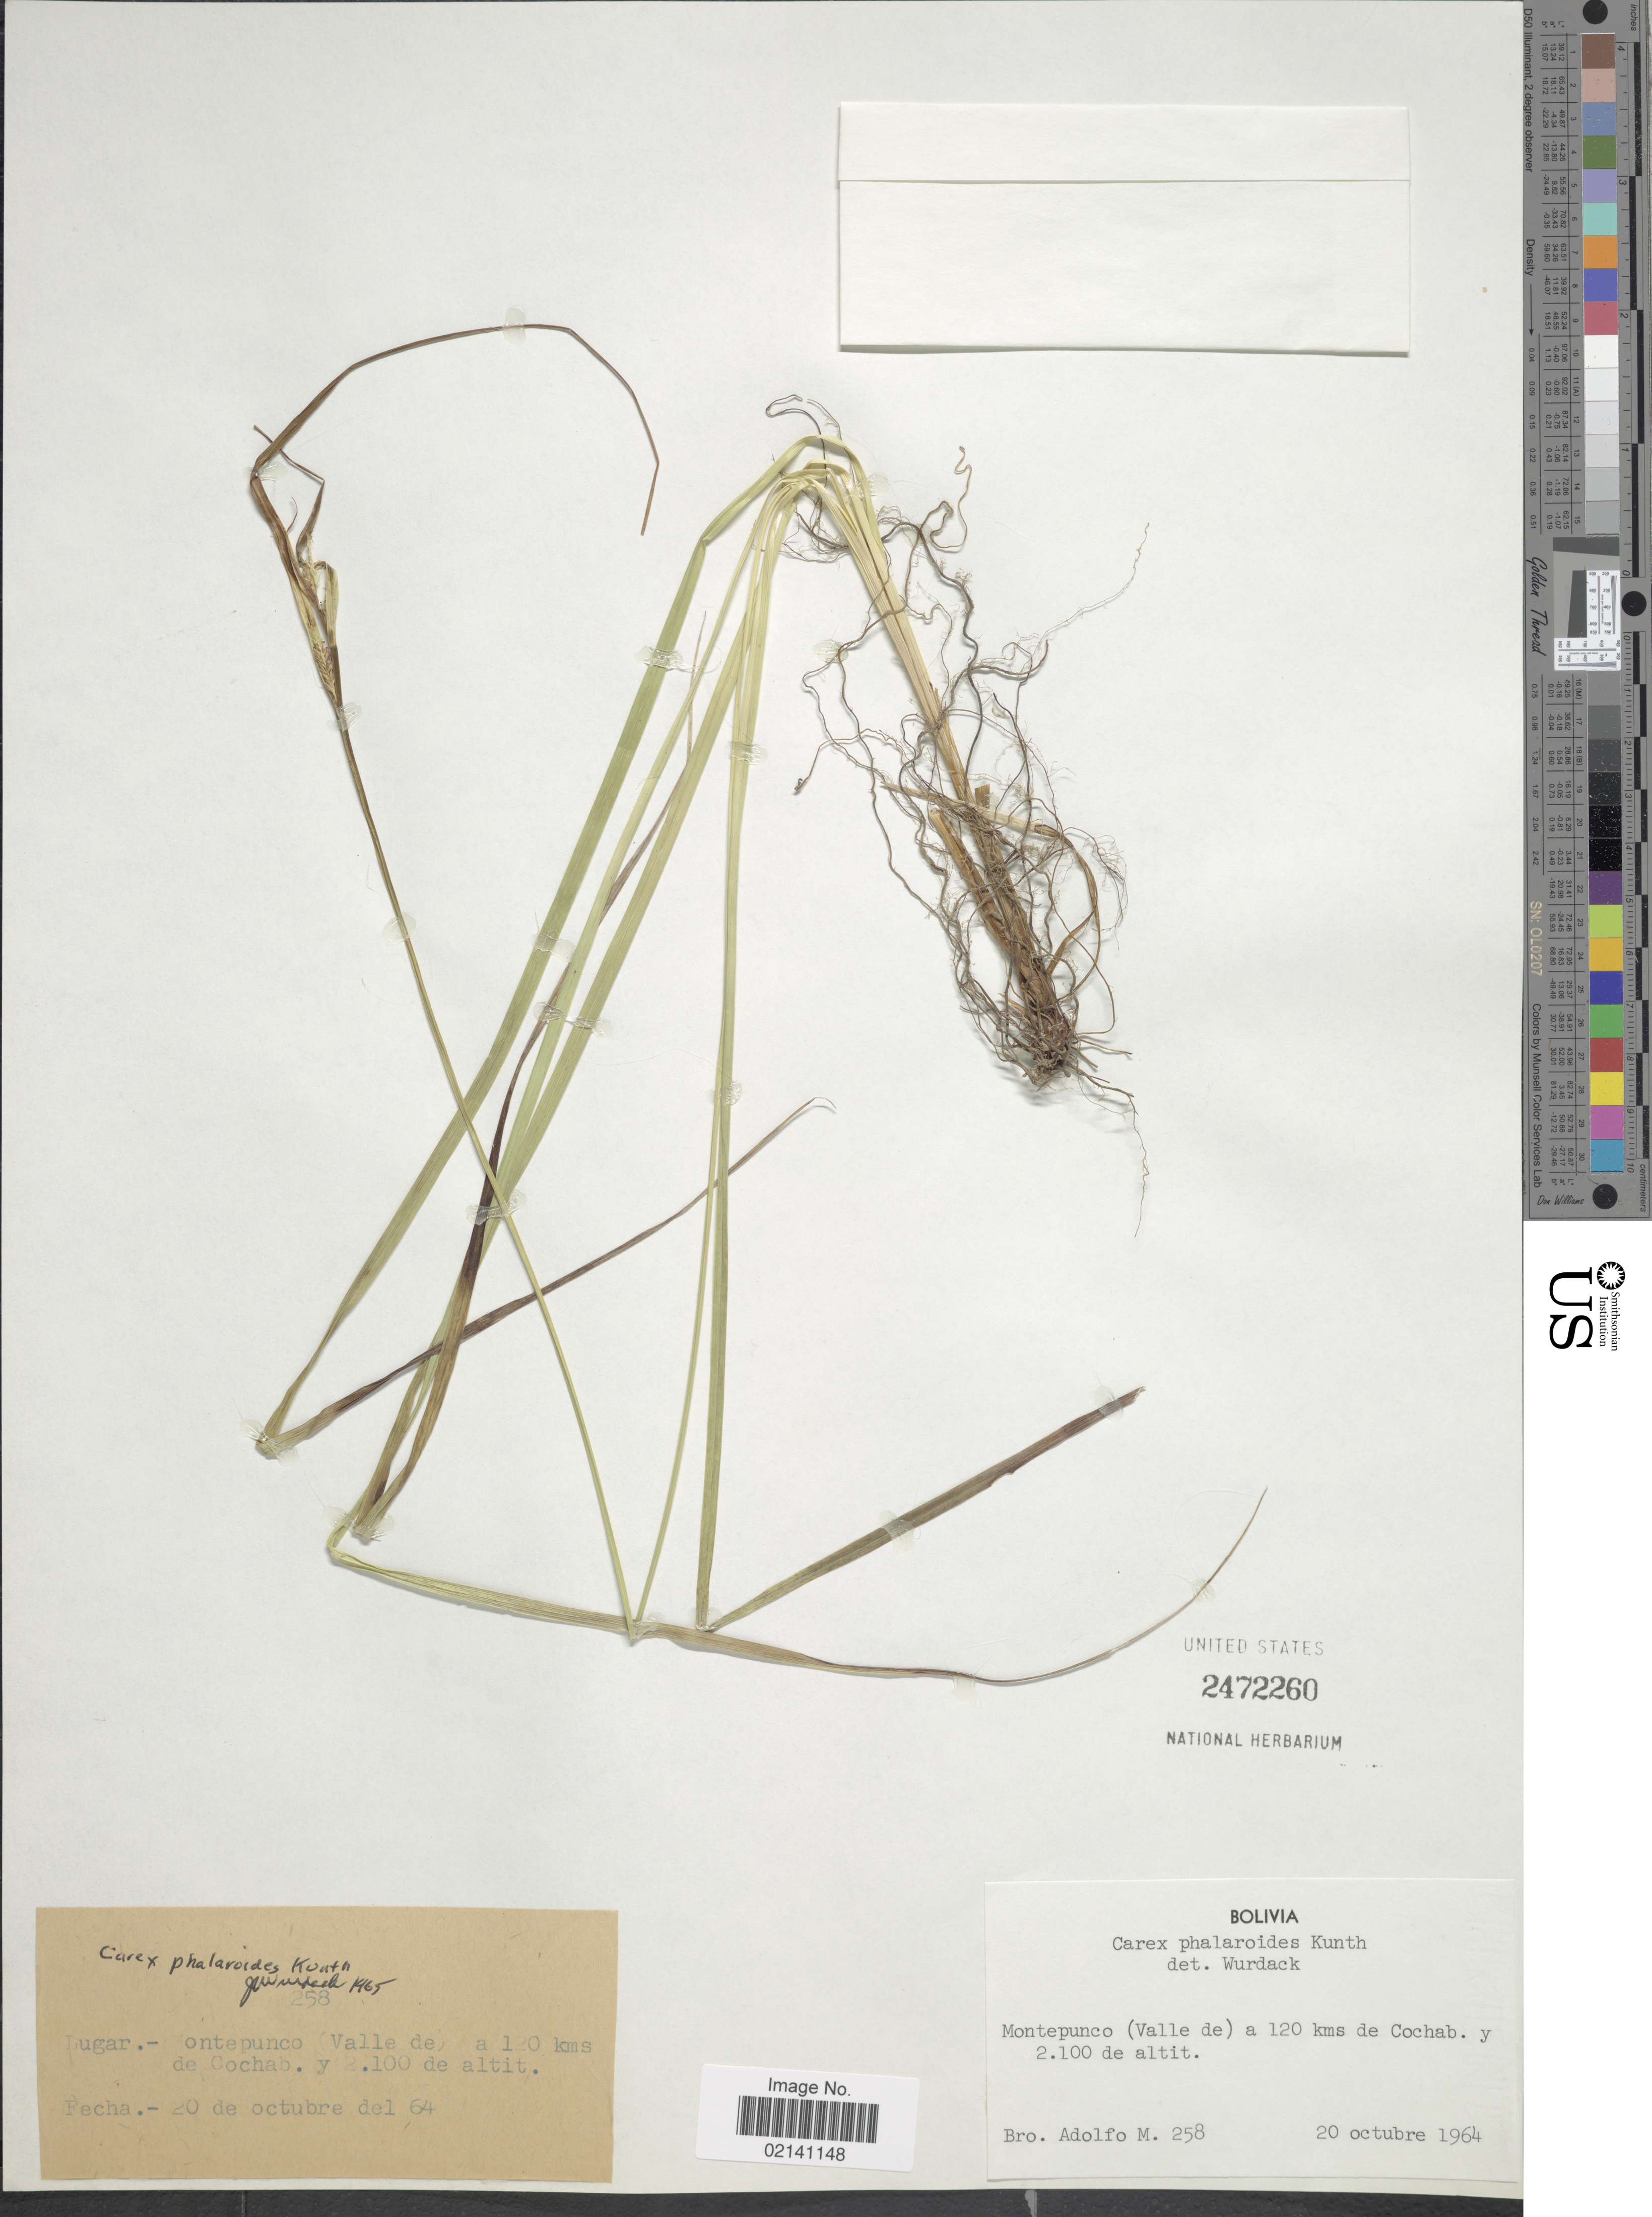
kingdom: Plantae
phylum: Tracheophyta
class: Liliopsida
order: Poales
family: Cyperaceae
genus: Carex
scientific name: Carex lepida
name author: Boott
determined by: Jimnéz-Mejias, Pedro, (UPOS), Universidad Pablo de Olavide (SPAIN)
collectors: Bro. Adolfo M.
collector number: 258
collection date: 1964-10-20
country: Bolivia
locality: Monteounco (Valle de) a 120 kms de Cocham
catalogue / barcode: US 2472260